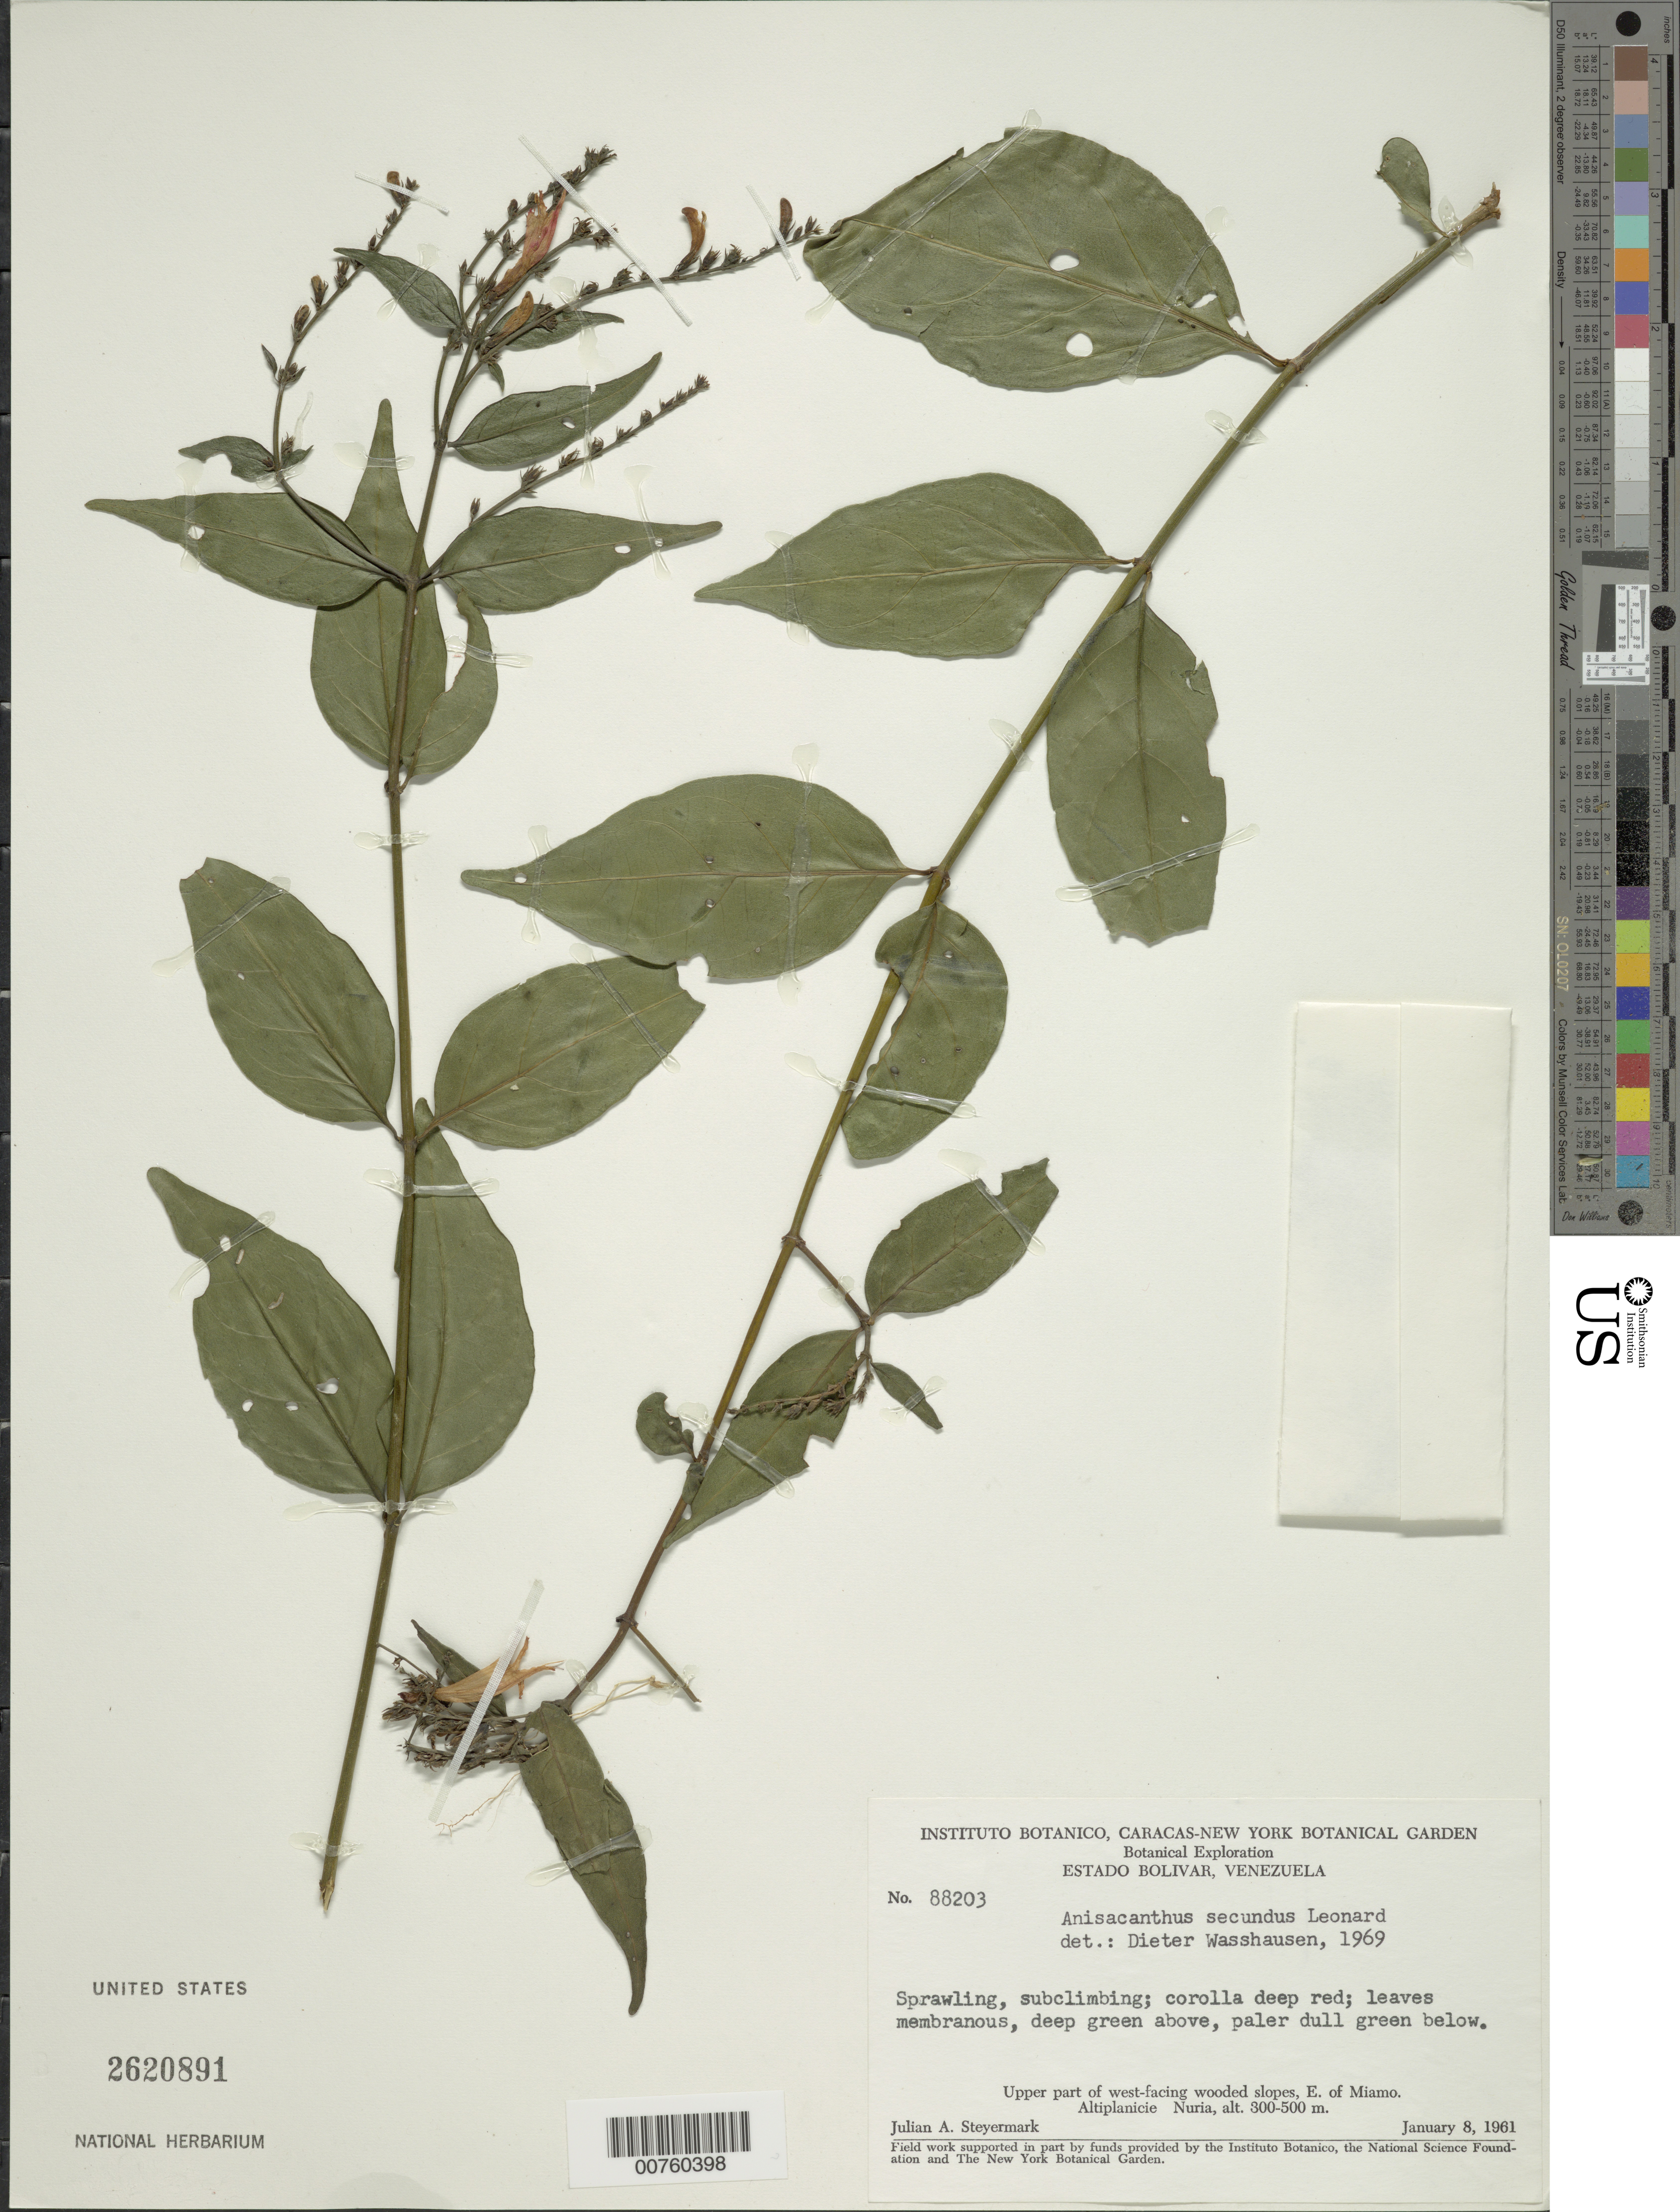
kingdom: Plantae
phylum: Tracheophyta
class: Magnoliopsida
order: Lamiales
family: Acanthaceae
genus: Anisacanthus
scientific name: Anisacanthus secundus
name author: Leonard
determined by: Wasshausen, Dieter C., (BOT), Smithsonian Institution - National Museum of Natural History (UNITED STATES)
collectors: J. Steyermark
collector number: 88203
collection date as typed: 8-Jan-61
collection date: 1961-01-08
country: Venezuela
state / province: Bolívar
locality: Altiplanicie de Nuria, E of Miamo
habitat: Upper part of W-facing wooded slopes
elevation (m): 300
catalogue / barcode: US 2620891